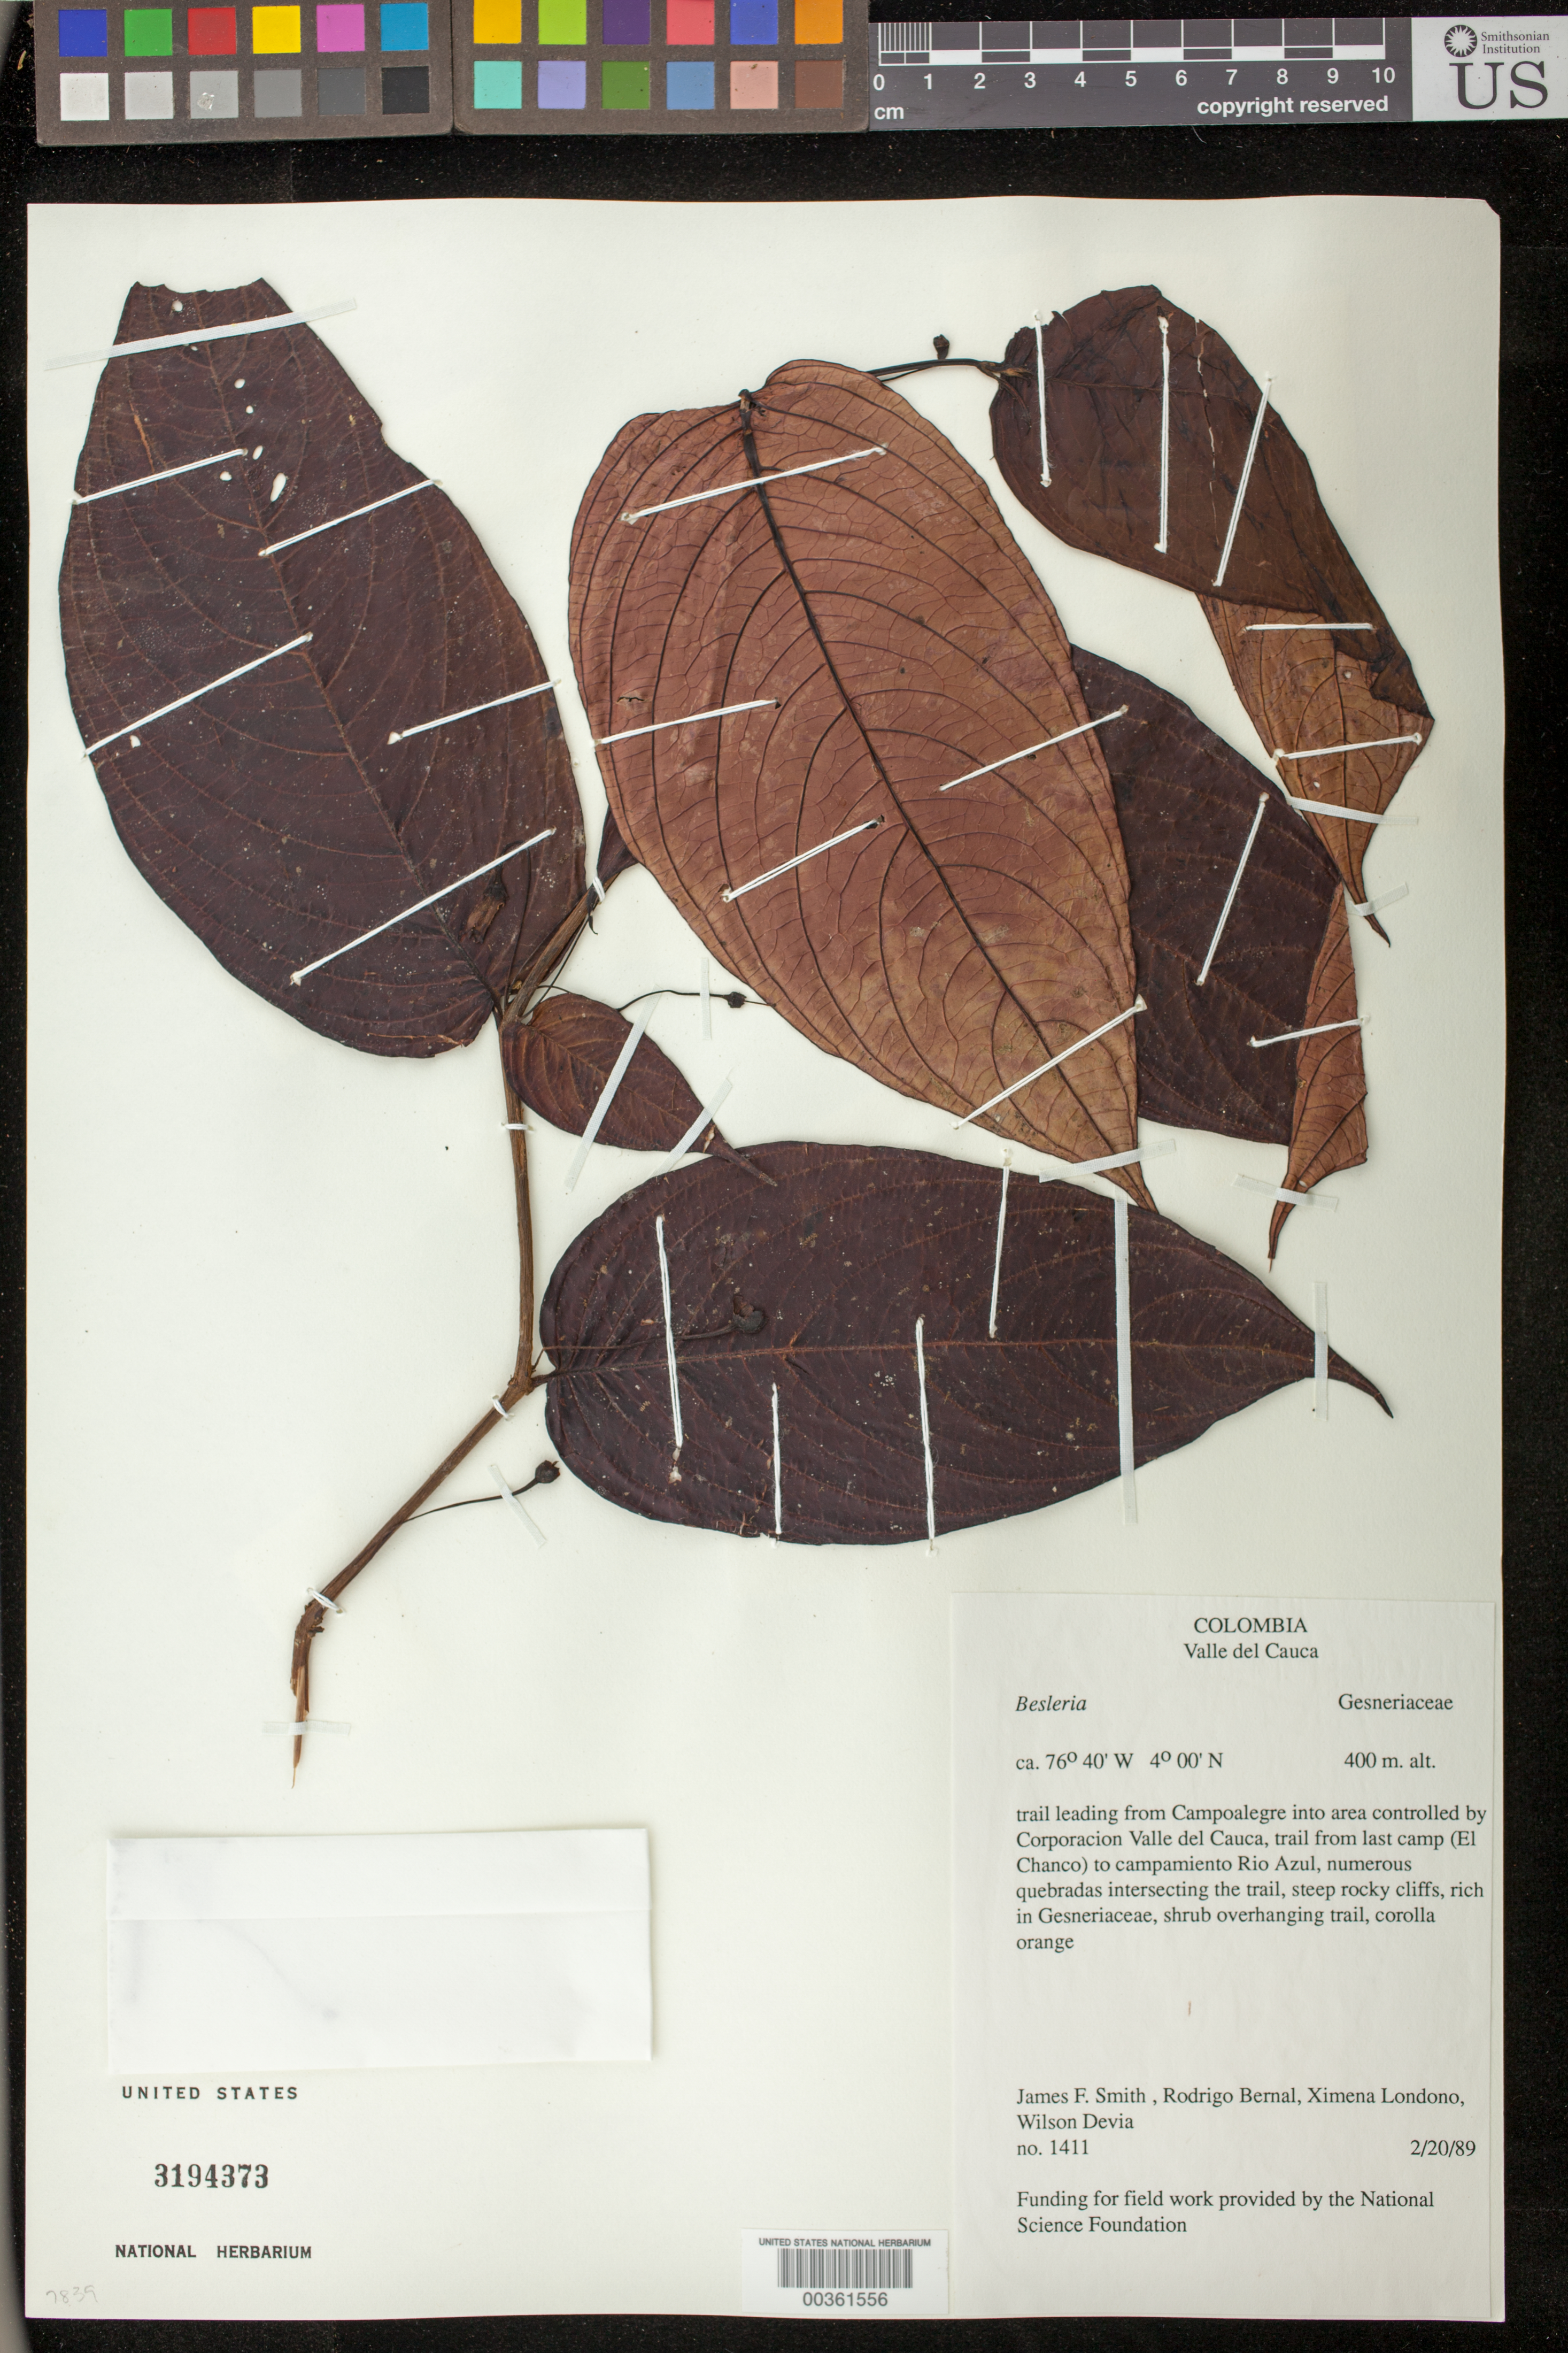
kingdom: Plantae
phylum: Tracheophyta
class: Magnoliopsida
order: Lamiales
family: Gesneriaceae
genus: Besleria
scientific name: Besleria sp.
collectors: J. Smith, R. Bernal, X. Londoño & W. Devia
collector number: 1411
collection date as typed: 20 Feb 1989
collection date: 1989-02-20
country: Colombia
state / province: Valle del Cauca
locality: Trail leading from Campoalegre into area controlled by Corporacion Valle del Cauca, trail fromlast camp to Campamiento Rio Azul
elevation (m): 400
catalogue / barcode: US 3194373